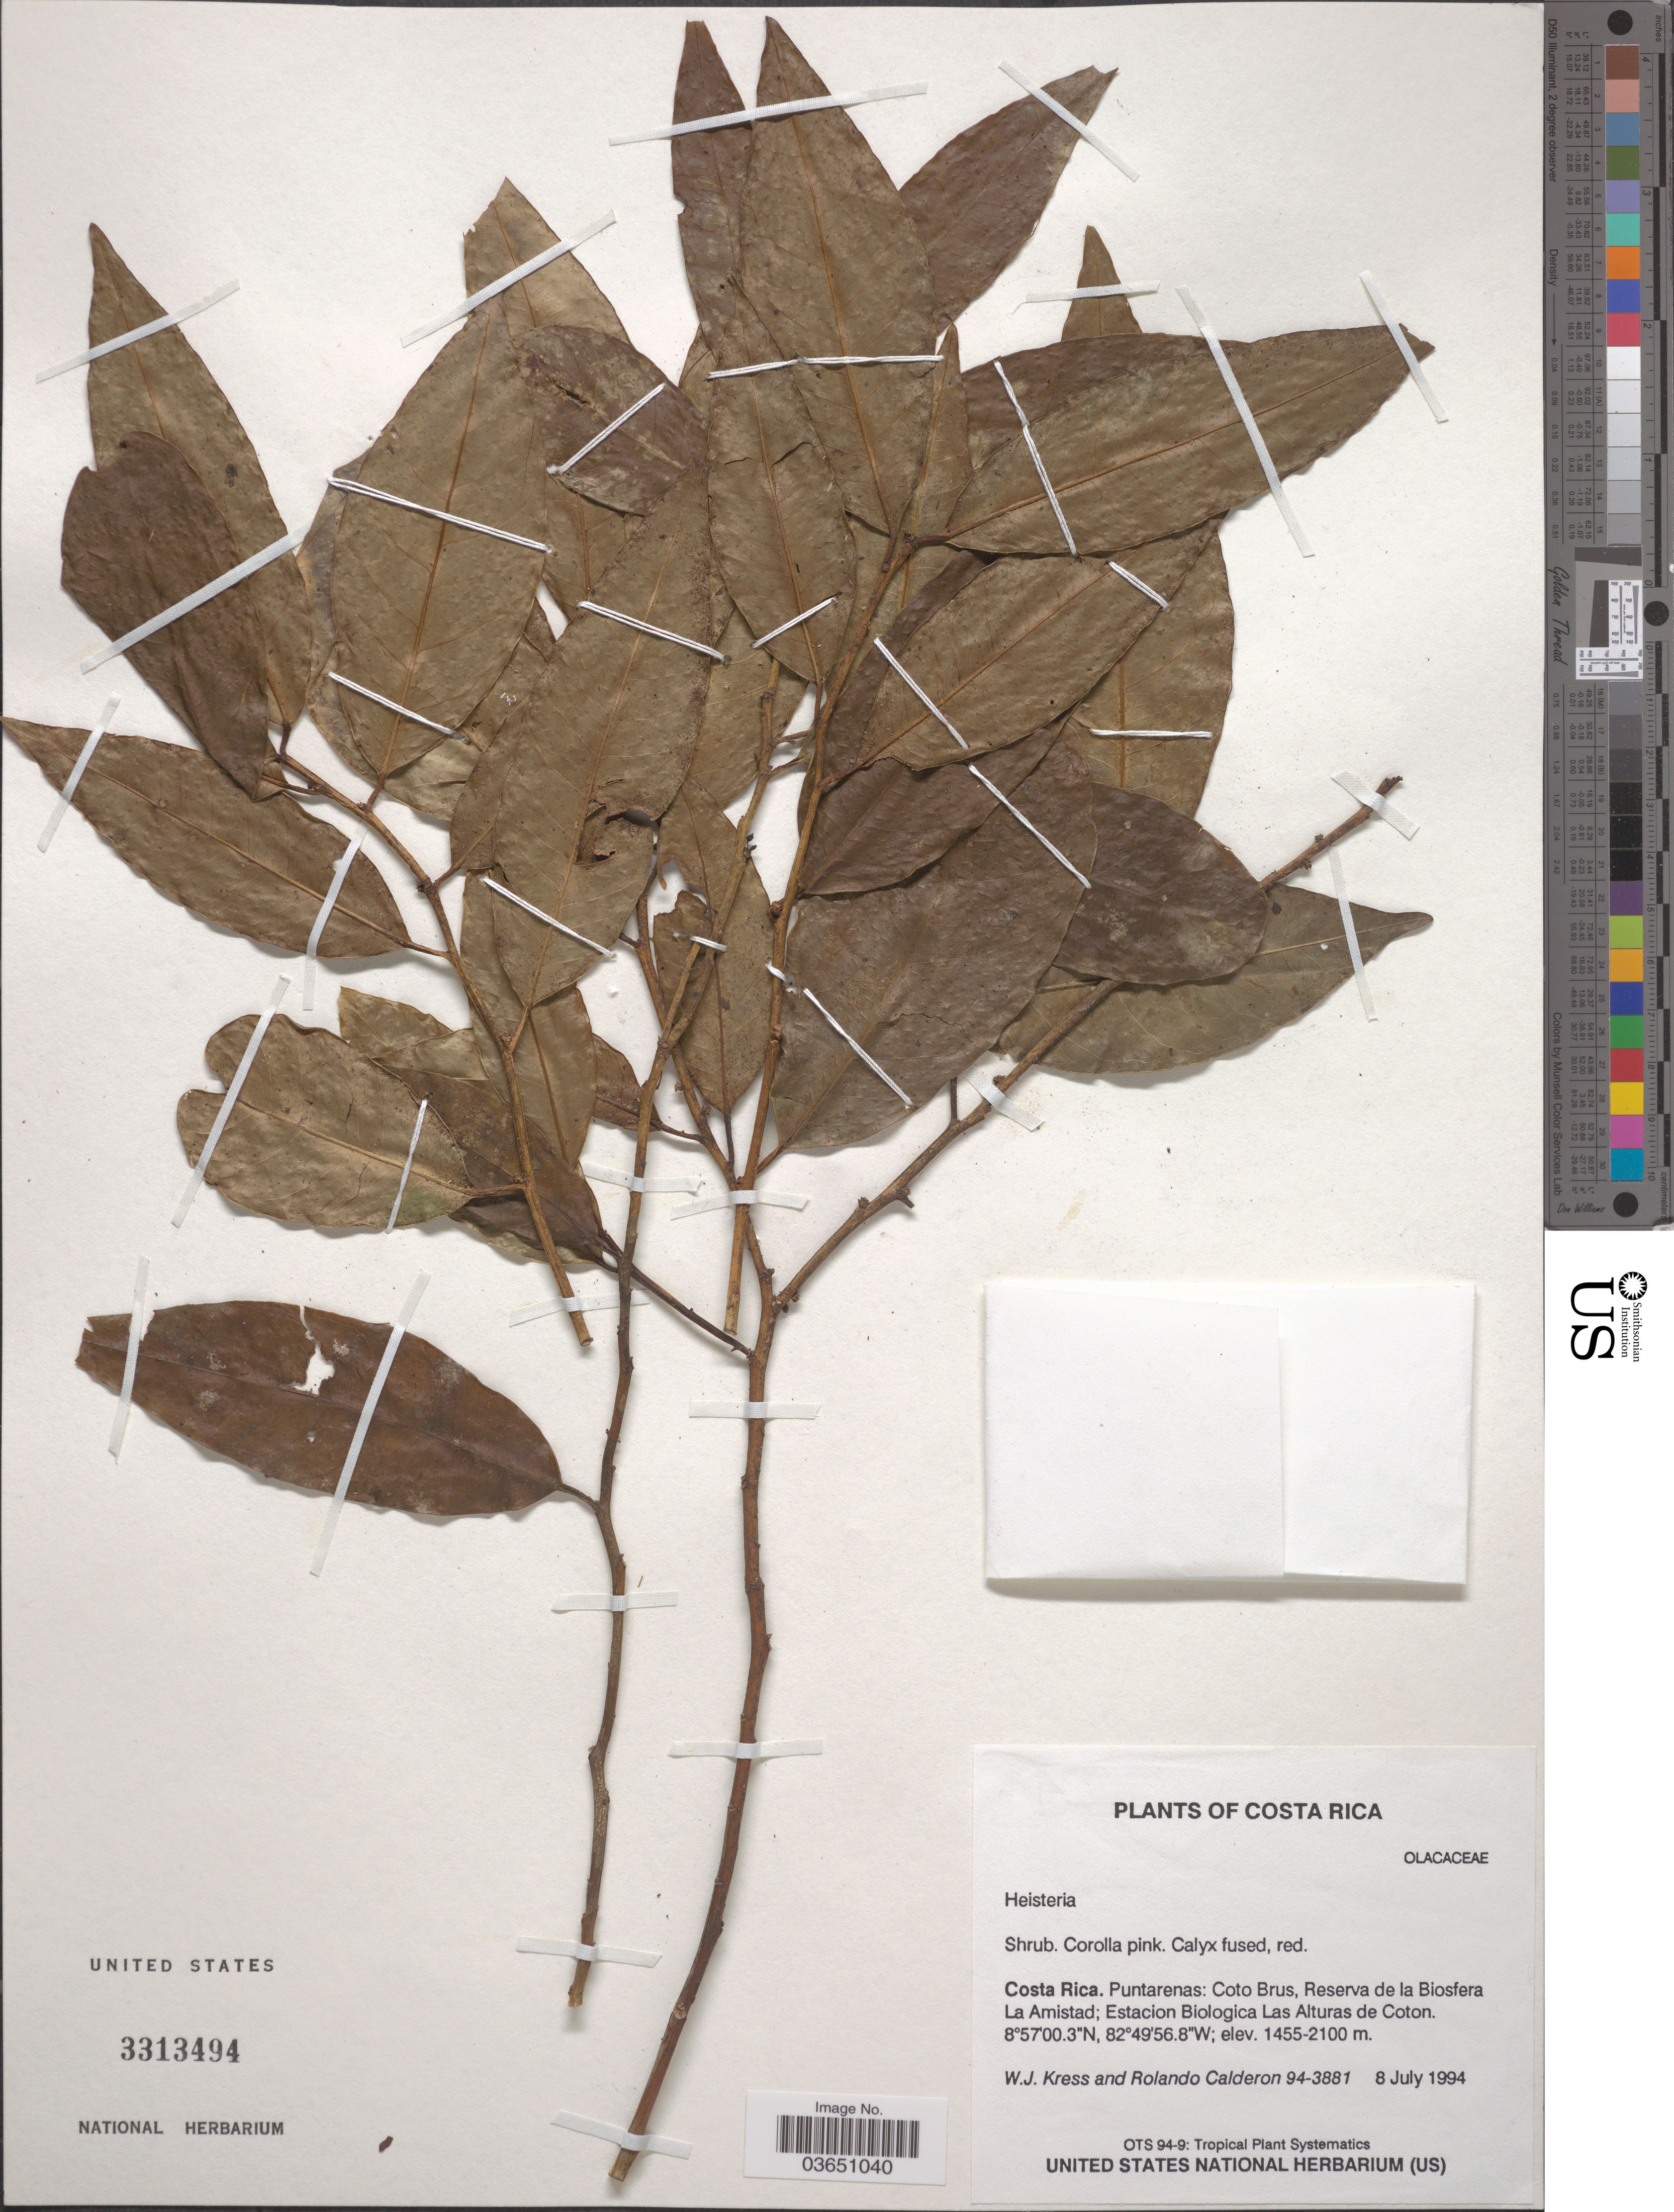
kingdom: Plantae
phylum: Tracheophyta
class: Magnoliopsida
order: Santalales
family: Erythropalaceae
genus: Heisteria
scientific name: Heisteria sp.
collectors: W. J. Kress & R. Calderon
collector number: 94-3881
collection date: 1994-07-08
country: Costa Rica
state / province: Puntarenas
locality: Coto Brus, Reserva de la Biosfera La Amistad; Estacion Biologica Las Alturas de Coton.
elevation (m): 1455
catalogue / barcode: US 3313494